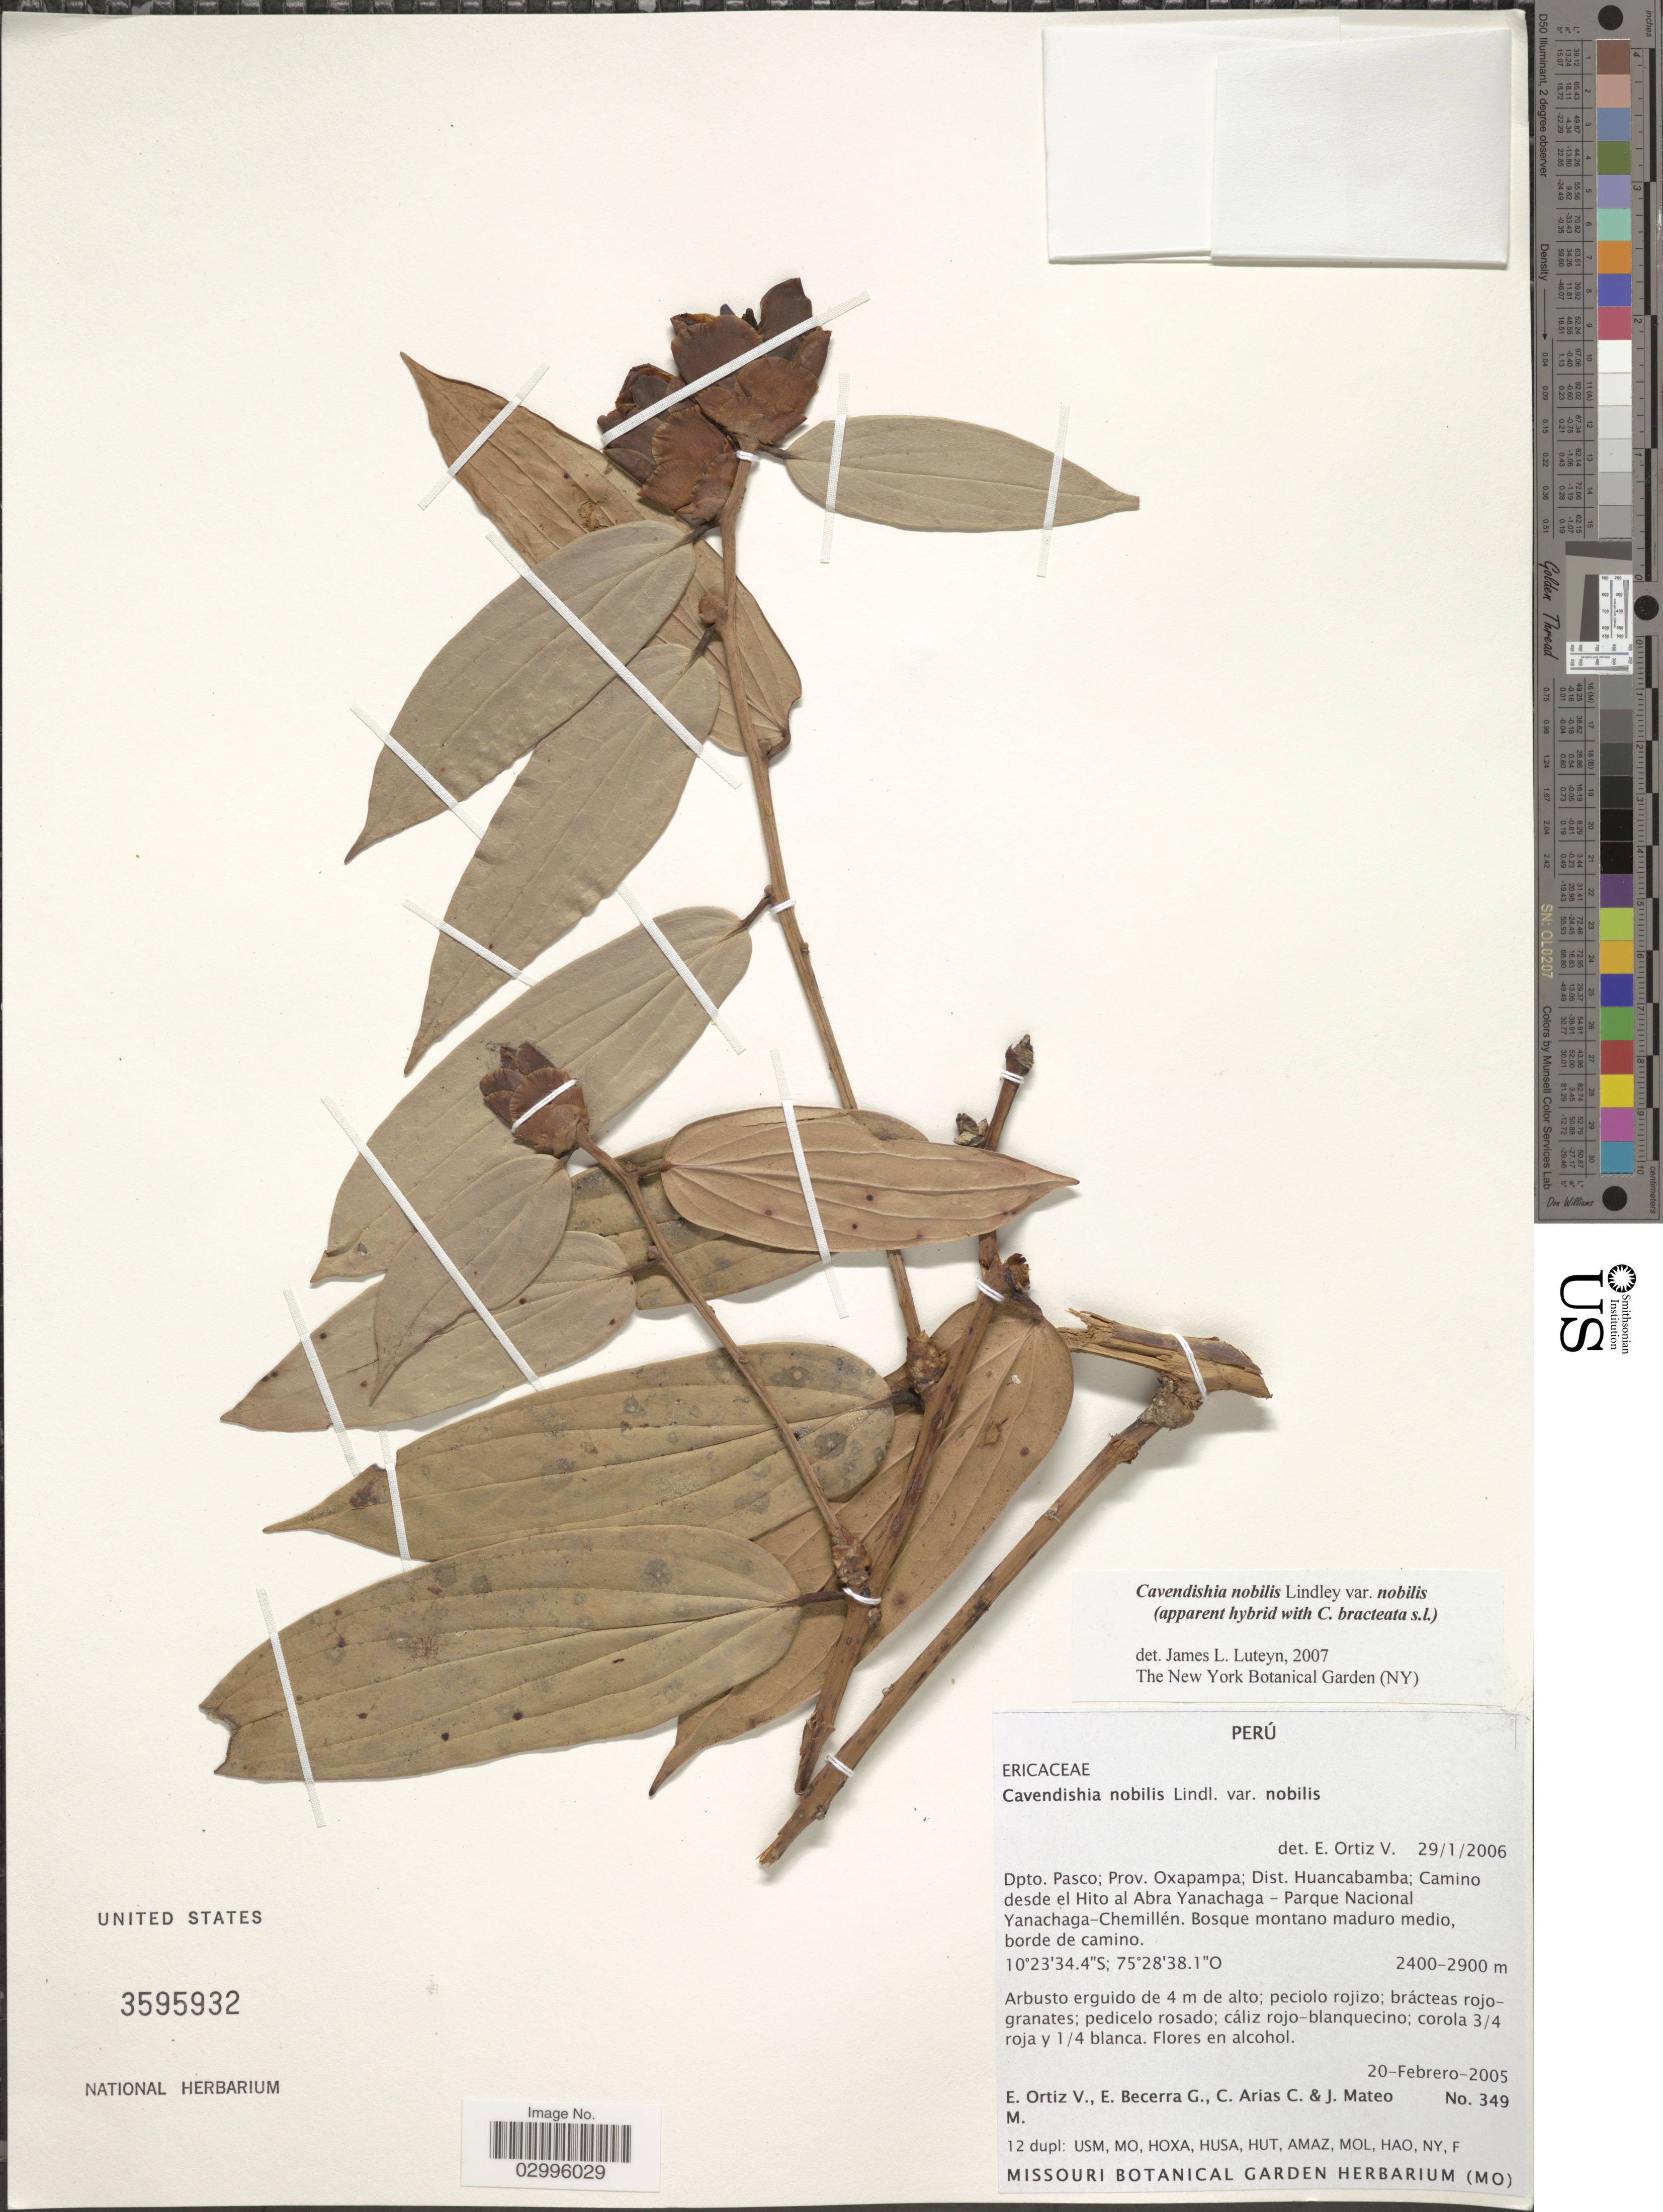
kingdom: Plantae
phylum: Tracheophyta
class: Magnoliopsida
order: Ericales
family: Ericaceae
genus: Cavendishia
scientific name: Cavendishia nobilis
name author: (Benth.) Lindl.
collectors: E. Ortiz V., E. Becerra, C. Arias C. & J. Mateo M.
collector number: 349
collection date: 2005-02-20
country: Peru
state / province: Pasco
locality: Dpto. Pasco; Prov. Oxapampa; Dist. Huancabamba; Camino desde el Hito al Abra Yanachaga- Parque Nacional Yanachaga- Chemillén.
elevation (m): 2400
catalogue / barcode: US 3595932